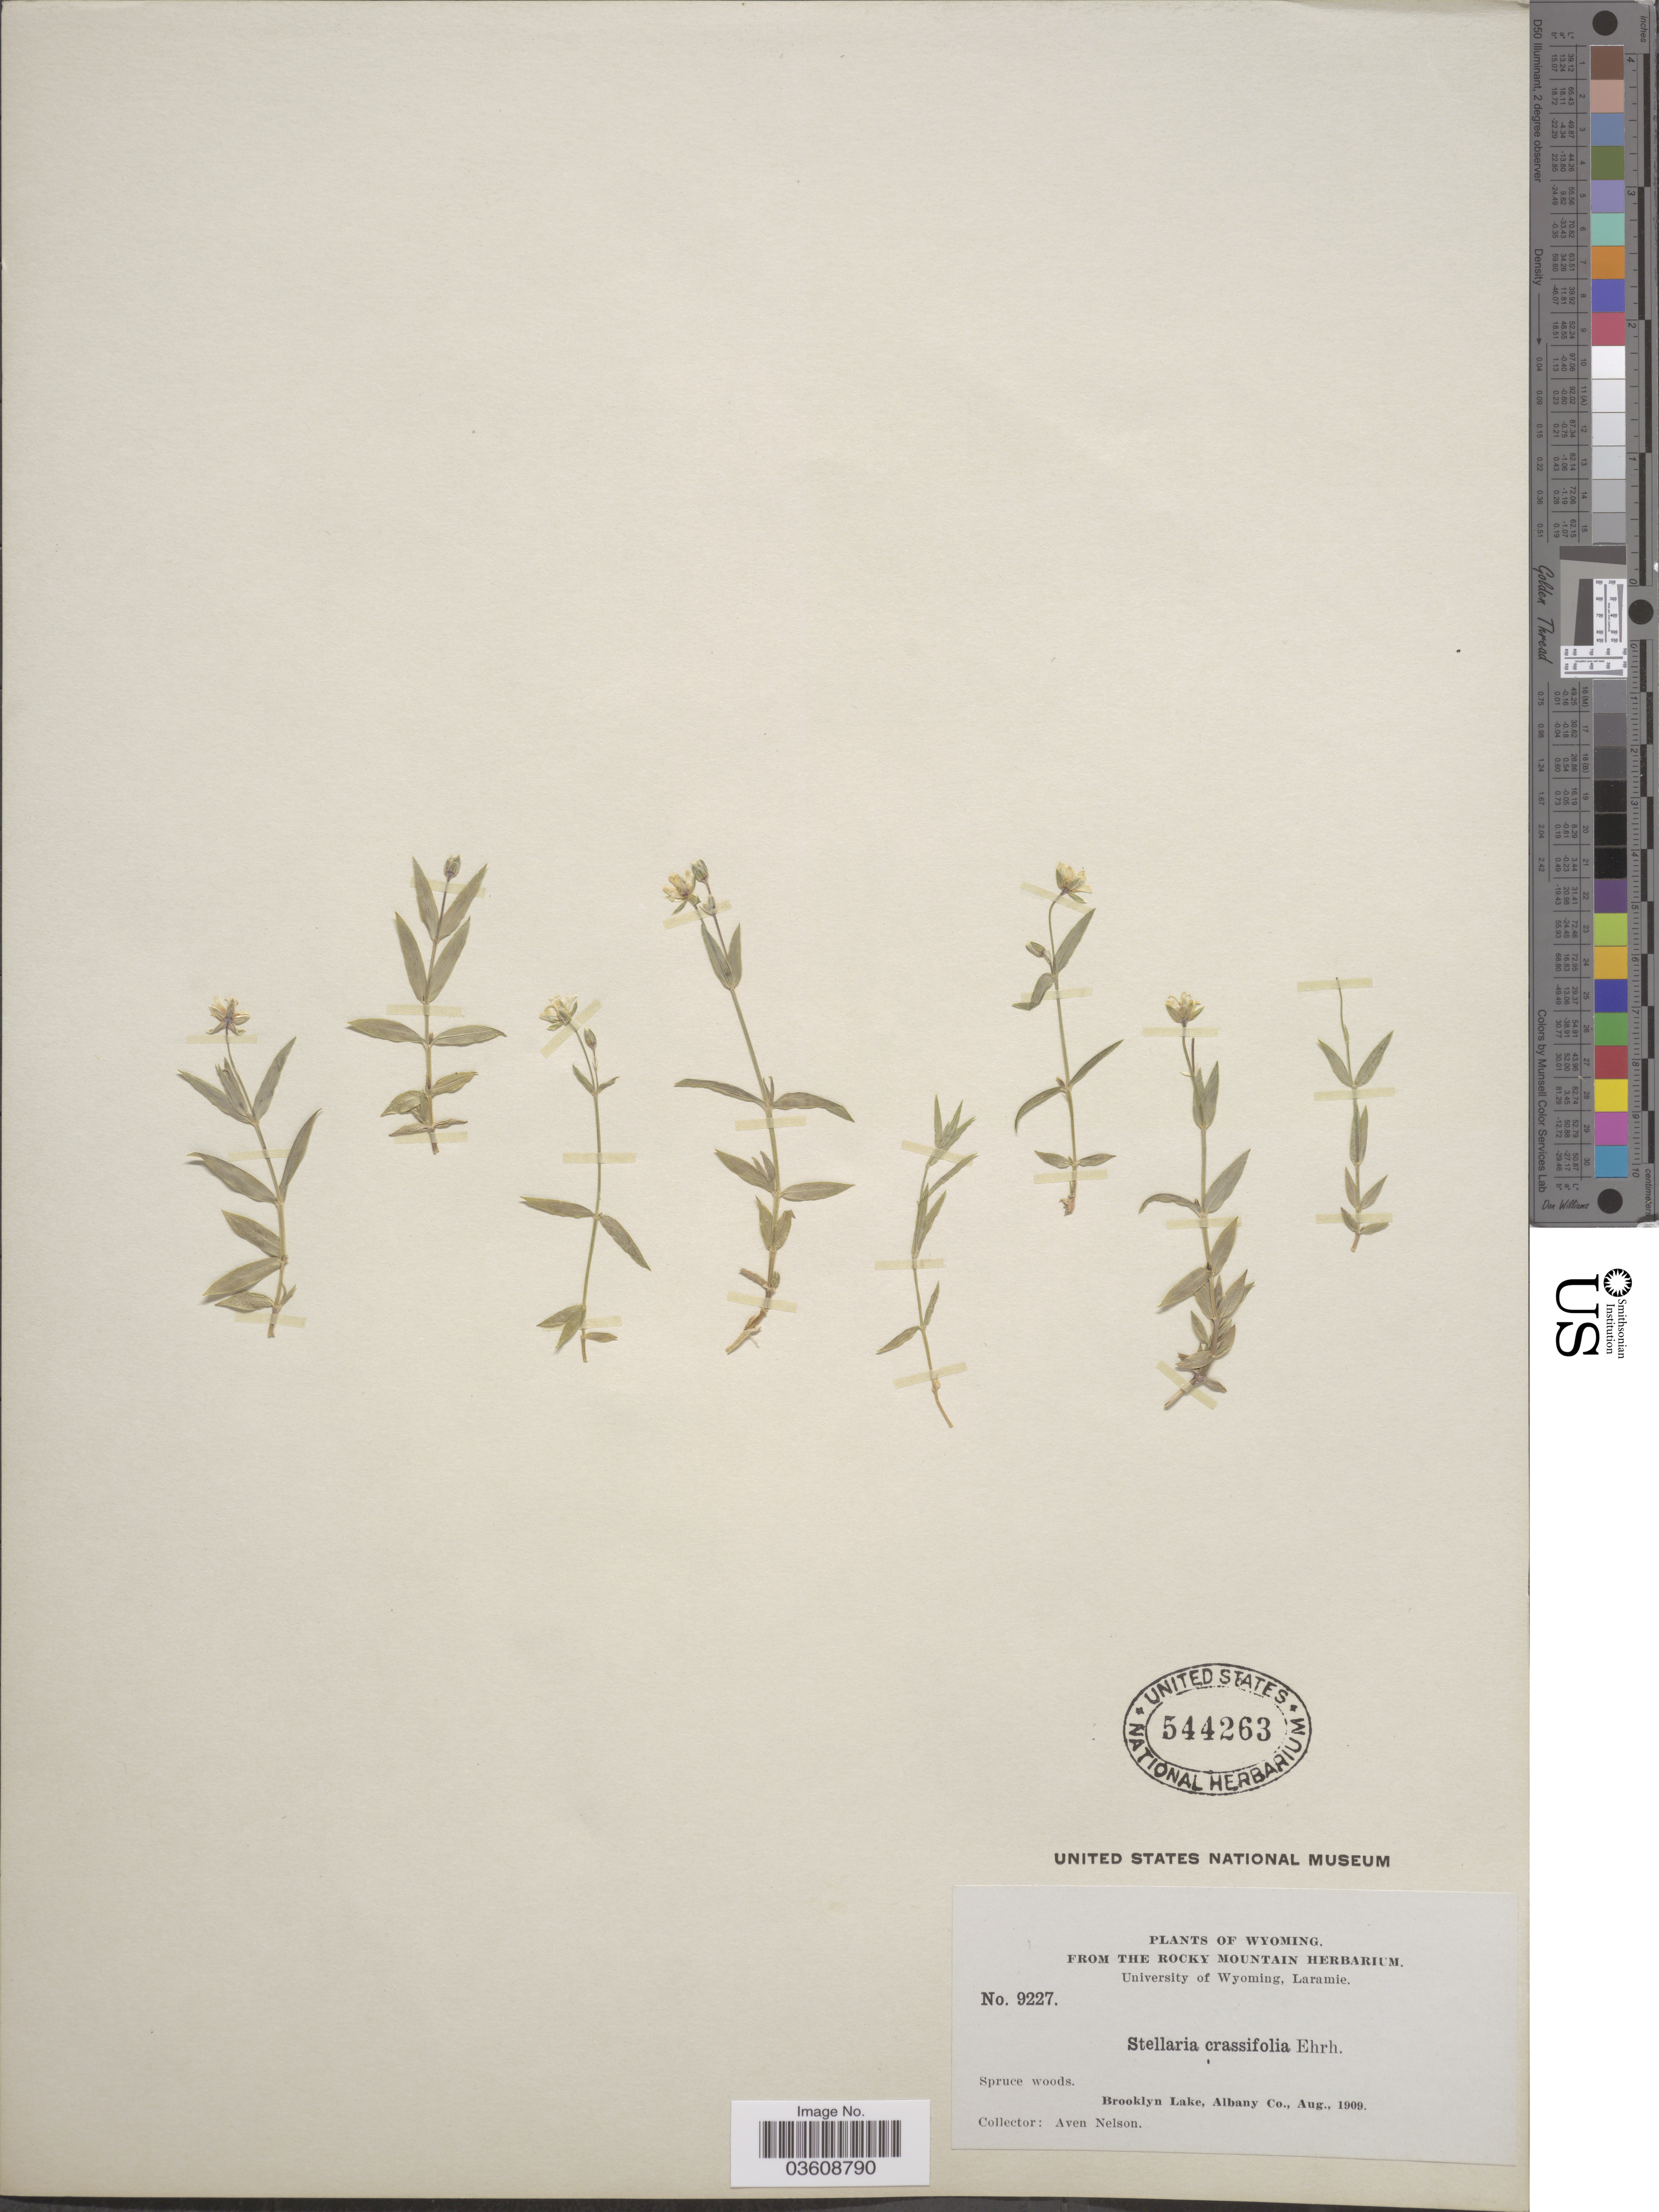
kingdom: Plantae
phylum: Tracheophyta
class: Magnoliopsida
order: Caryophyllales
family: Caryophyllaceae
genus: Stellaria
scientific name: Stellaria longipes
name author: Goldie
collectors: A. Nelson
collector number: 9227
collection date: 1909-08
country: United States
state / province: Wyoming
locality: Brooklyn Lake, Albany Co.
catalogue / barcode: US 544263